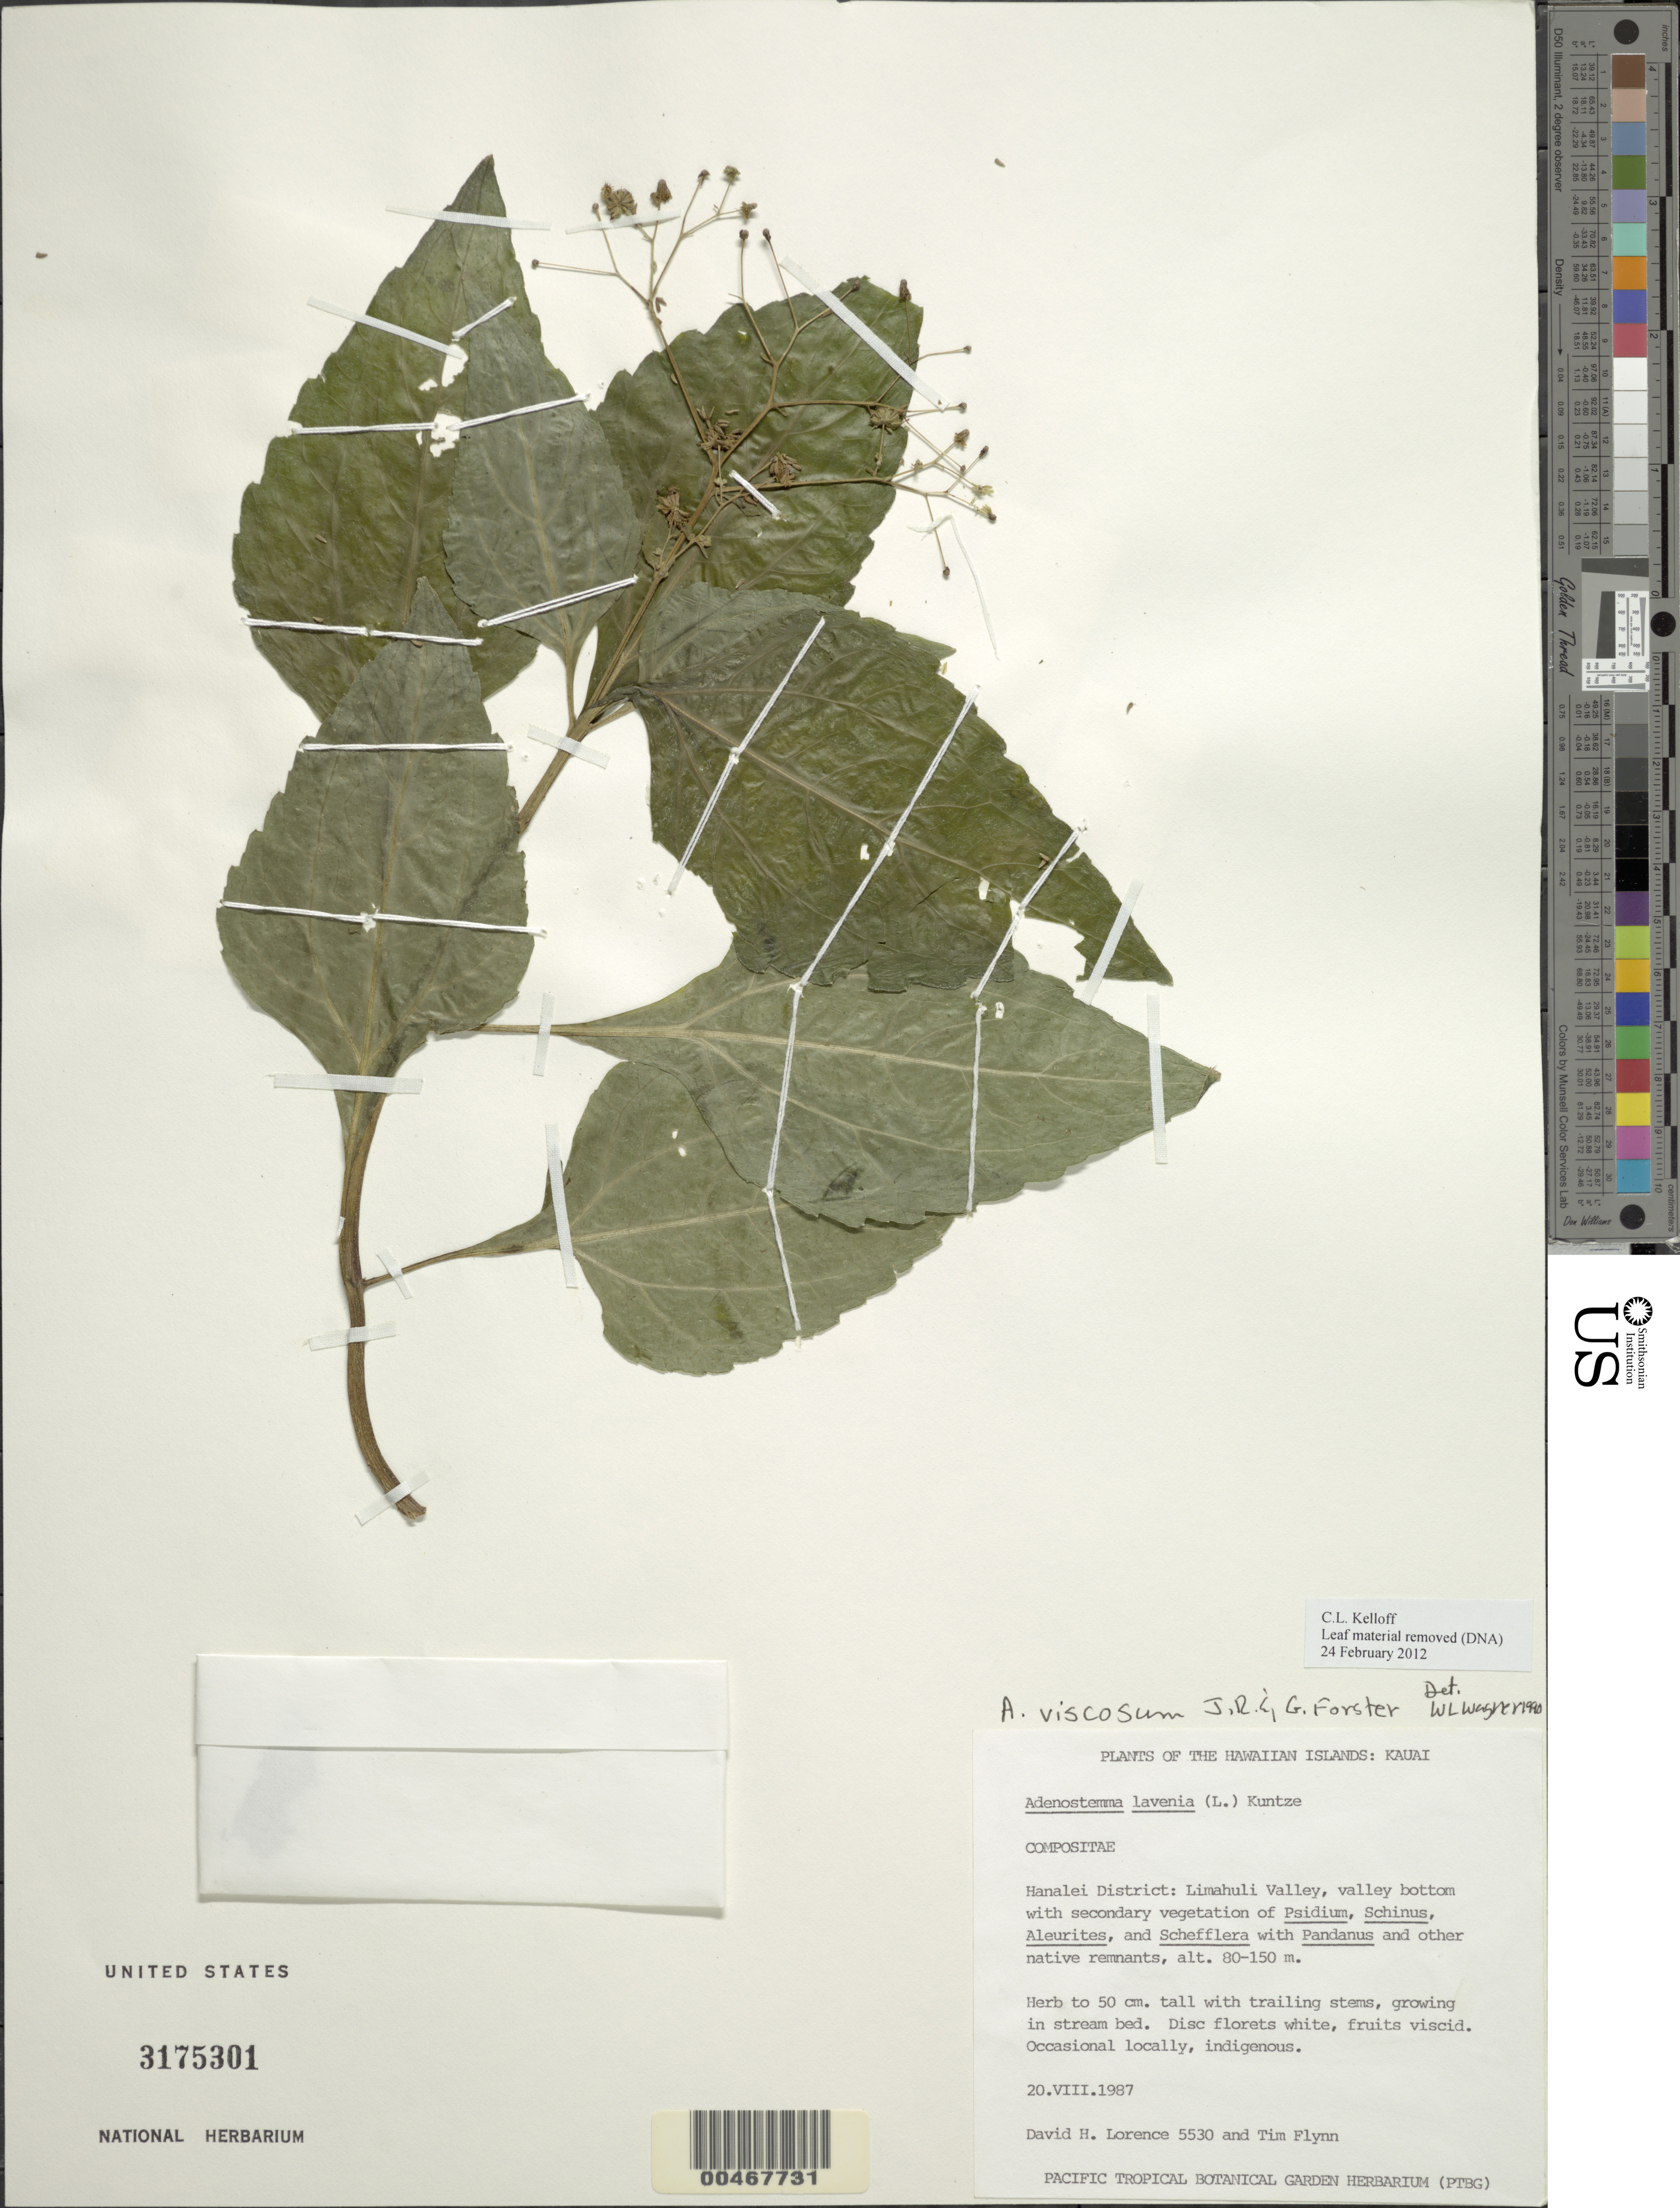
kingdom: Plantae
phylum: Tracheophyta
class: Magnoliopsida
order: Asterales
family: Asteraceae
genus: Adenostemma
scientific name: Adenostemma viscosum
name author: J.R. Forst. & G. Forst.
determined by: Wagner, W. L., (BOT), Smithsonian Institution - National Museum of Natural History (UNITED STATES)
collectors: D. Lorence & T. W. Flynn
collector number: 5530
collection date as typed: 20 Aug 1987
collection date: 1987-08-20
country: United States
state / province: Hawaii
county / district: Kauai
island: Kaua'i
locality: Hanalei Dist., Limahuli Valley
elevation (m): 80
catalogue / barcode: US 3175301